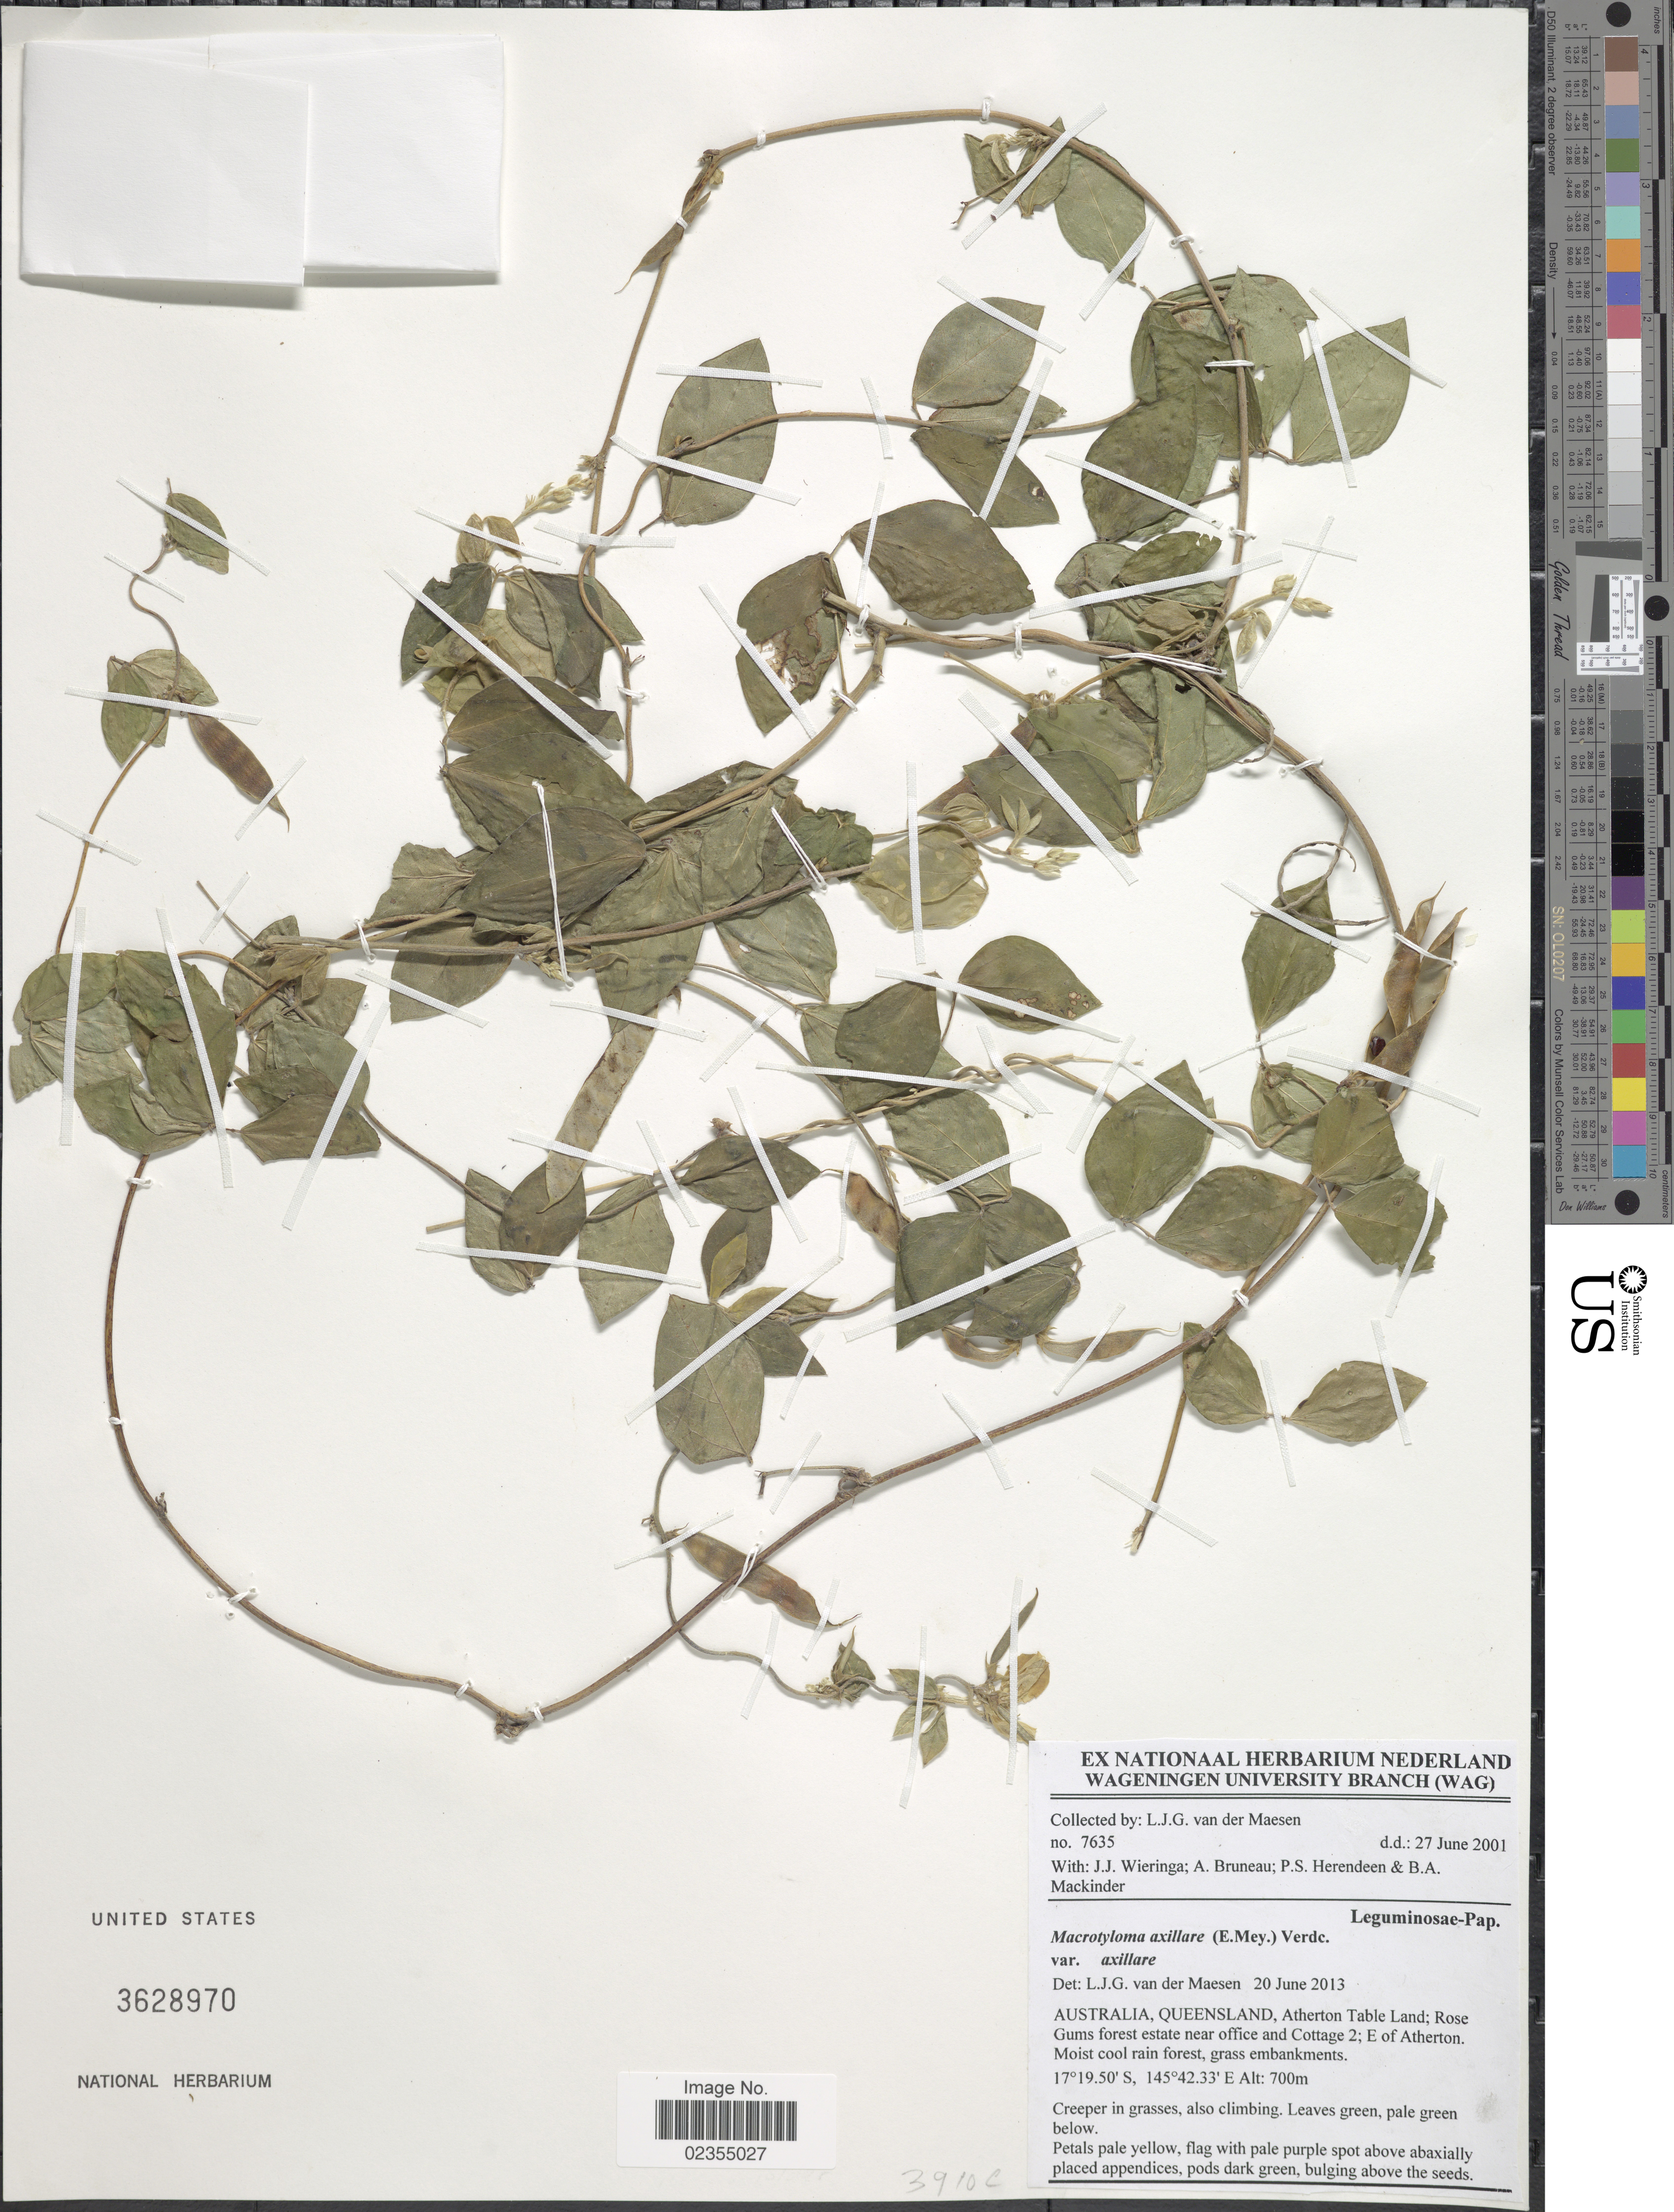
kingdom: Plantae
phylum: Tracheophyta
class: Magnoliopsida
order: Fabales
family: Fabaceae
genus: Macrotyloma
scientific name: Macrotyloma axillare var. axillare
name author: (E. Mey.) Verdc.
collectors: L. van der Maesen, J. Wieringa, A. Bruneau, P. S. Herendeen & B. Mackinder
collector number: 7635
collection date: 2001-06-27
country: Australia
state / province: Queensland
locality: Atherton Table Land; Rose Gums forest estate near office and Cottage 2; E of Atherton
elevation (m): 700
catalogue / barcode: US 3628970